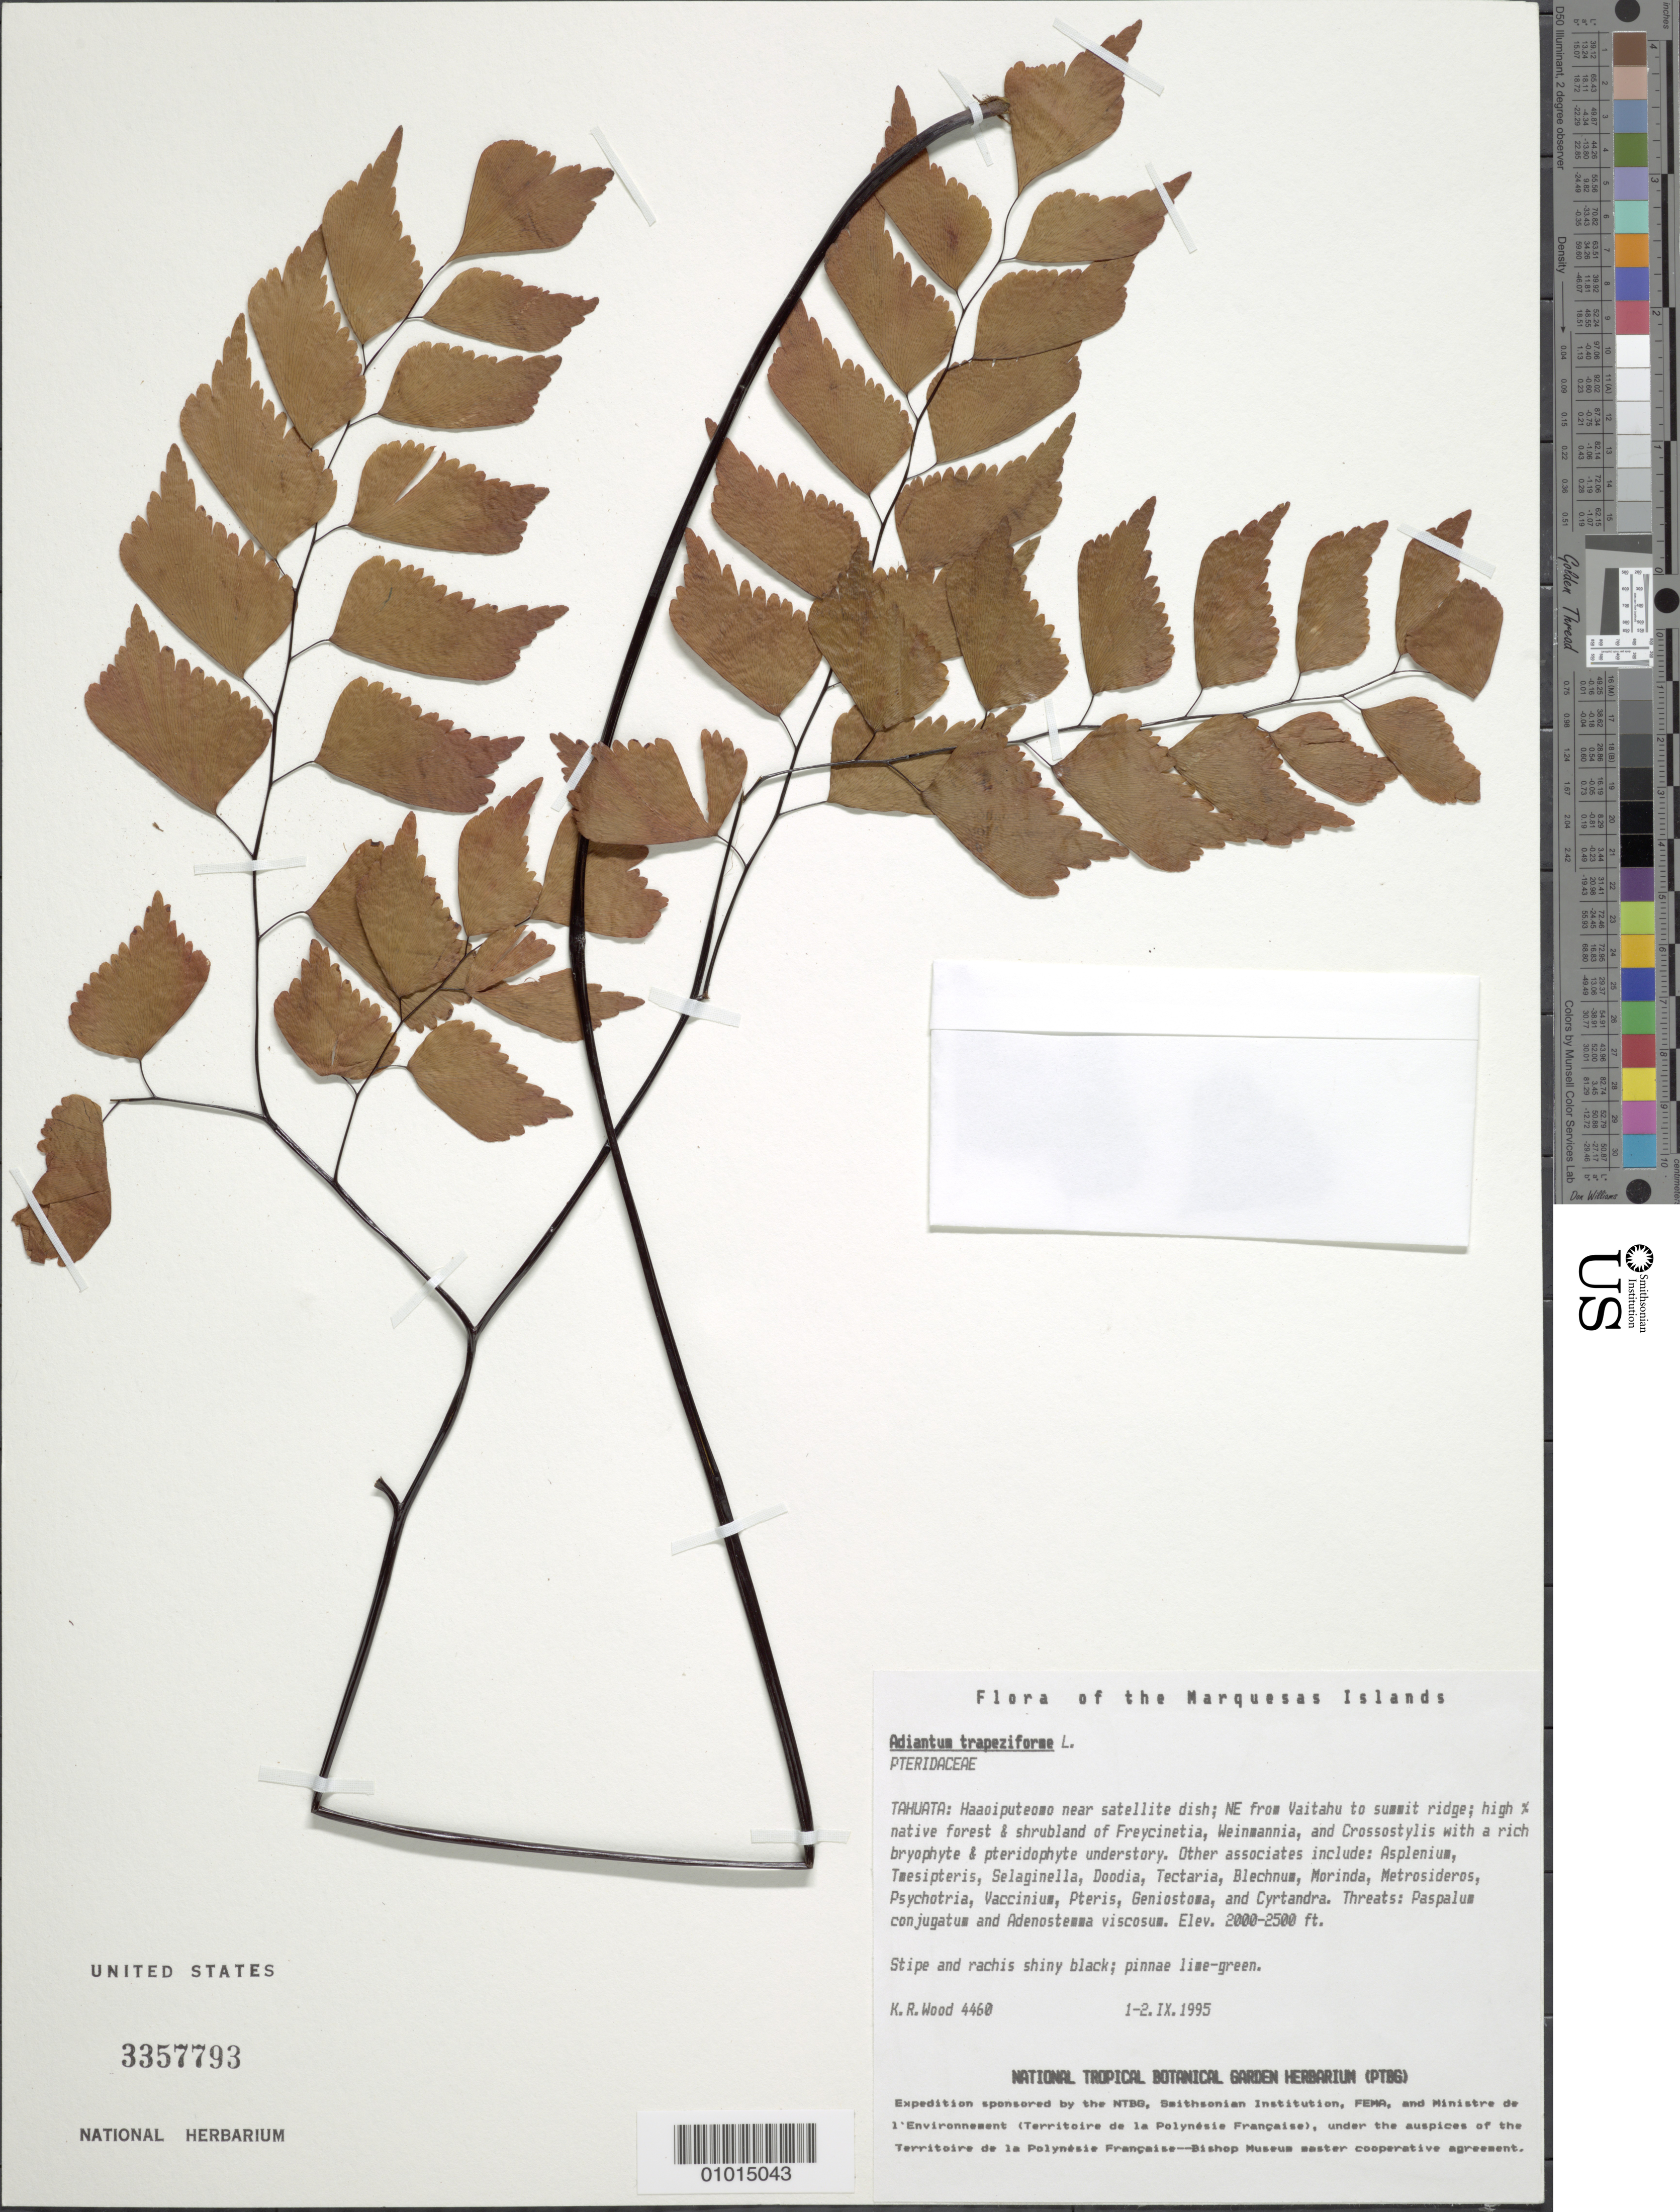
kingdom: Plantae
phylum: Tracheophyta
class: Polypodiopsida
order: Polypodiales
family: Pteridaceae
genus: Adiantum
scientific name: Adiantum trapeziforme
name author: L.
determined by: Wood, Kenneth R.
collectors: K. R. Wood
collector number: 4460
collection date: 1995-09-01/1995-09-02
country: French Polynesia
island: Tahuata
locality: Haaoiputeomo, near satellite dish, NE from Vaitahu to summit ridge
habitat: Freycinetia - Weinmannia w/ Crossostylis; high % native forest & shrubland w/ rich bryophyte & pteridophyte understory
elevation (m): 610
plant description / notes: Paspalum conjugatum, Adenostemma viscosum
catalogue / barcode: US 3357793